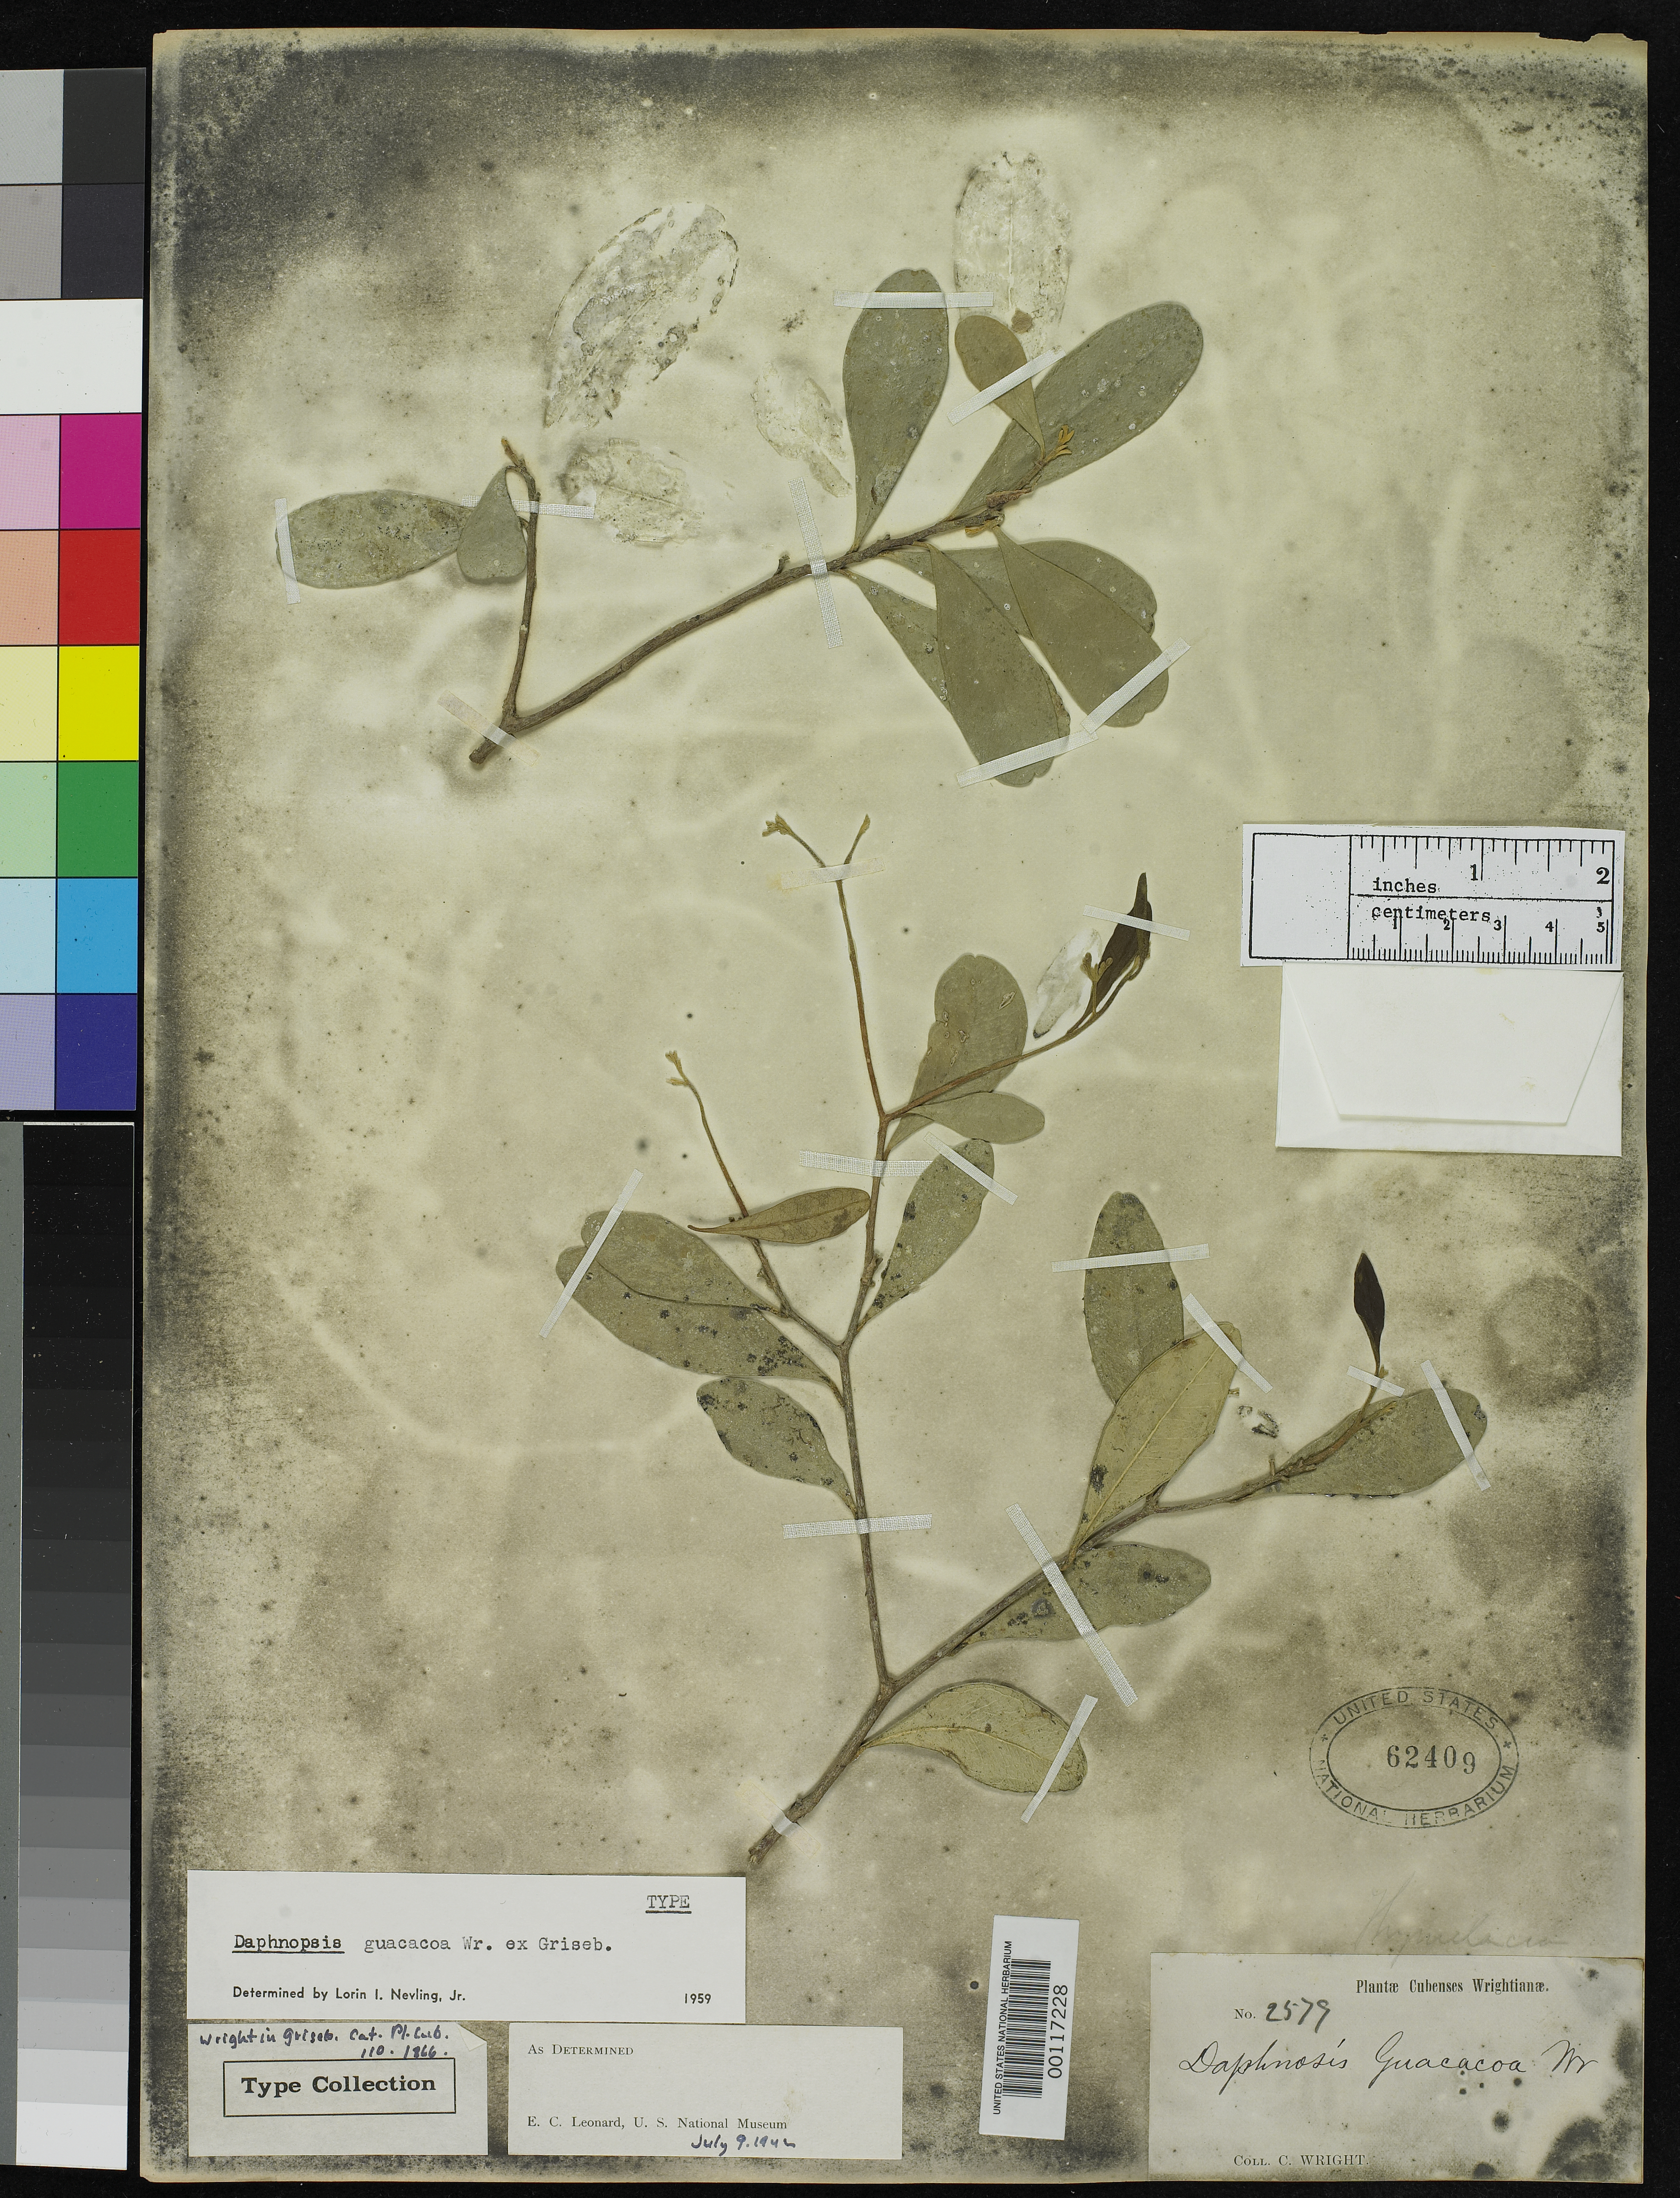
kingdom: Plantae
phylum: Tracheophyta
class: Magnoliopsida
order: Malvales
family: Thymelaeaceae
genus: Daphnopsis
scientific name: Daphnopsis guacacoa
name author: C. Wright ex Griseb.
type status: Isotype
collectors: C. Wright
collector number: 2579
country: Cuba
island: Greater Antilles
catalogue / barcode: US 62409